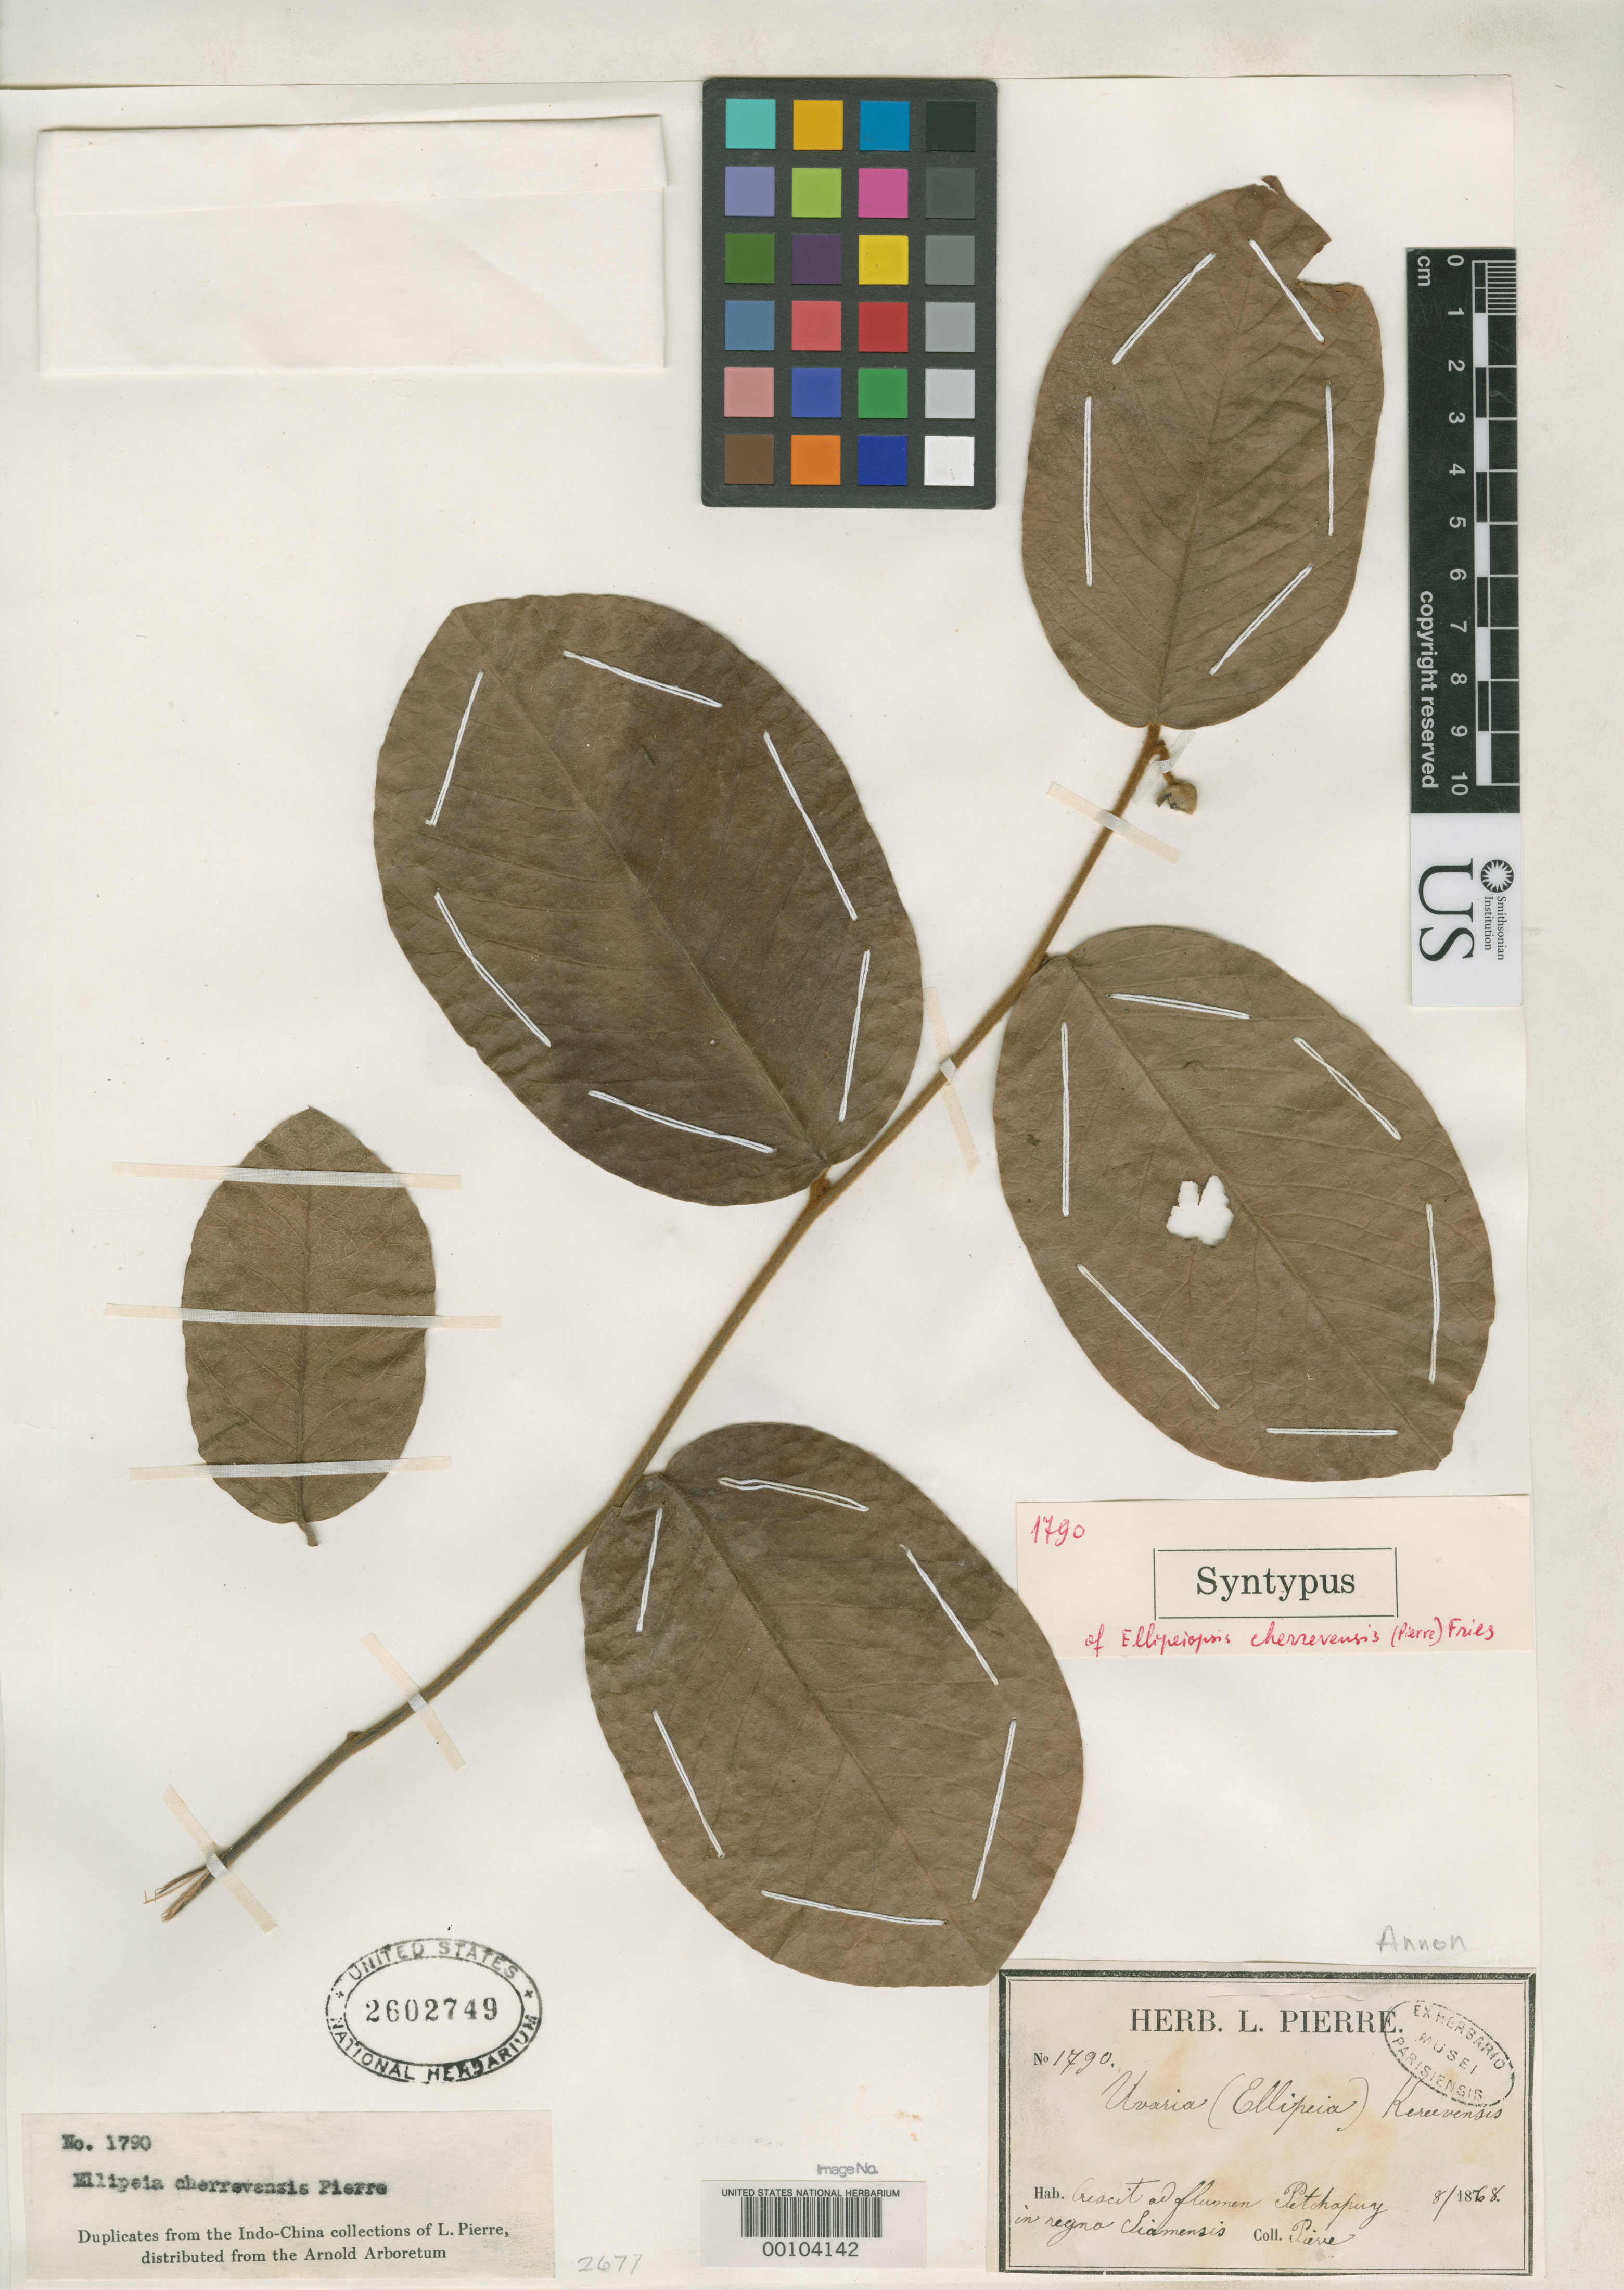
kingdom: Plantae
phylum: Tracheophyta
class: Magnoliopsida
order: Magnoliales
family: Annonaceae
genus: Ellipeia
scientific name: Ellipeia cherrevensis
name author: Pierre ex Finet & Gagnep.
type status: Syntype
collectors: J. Pierre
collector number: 1790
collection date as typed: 8/1868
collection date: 1868-08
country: Thailand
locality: Crescit ad flumen Petchapury in regno Siamensis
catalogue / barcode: US 2602749